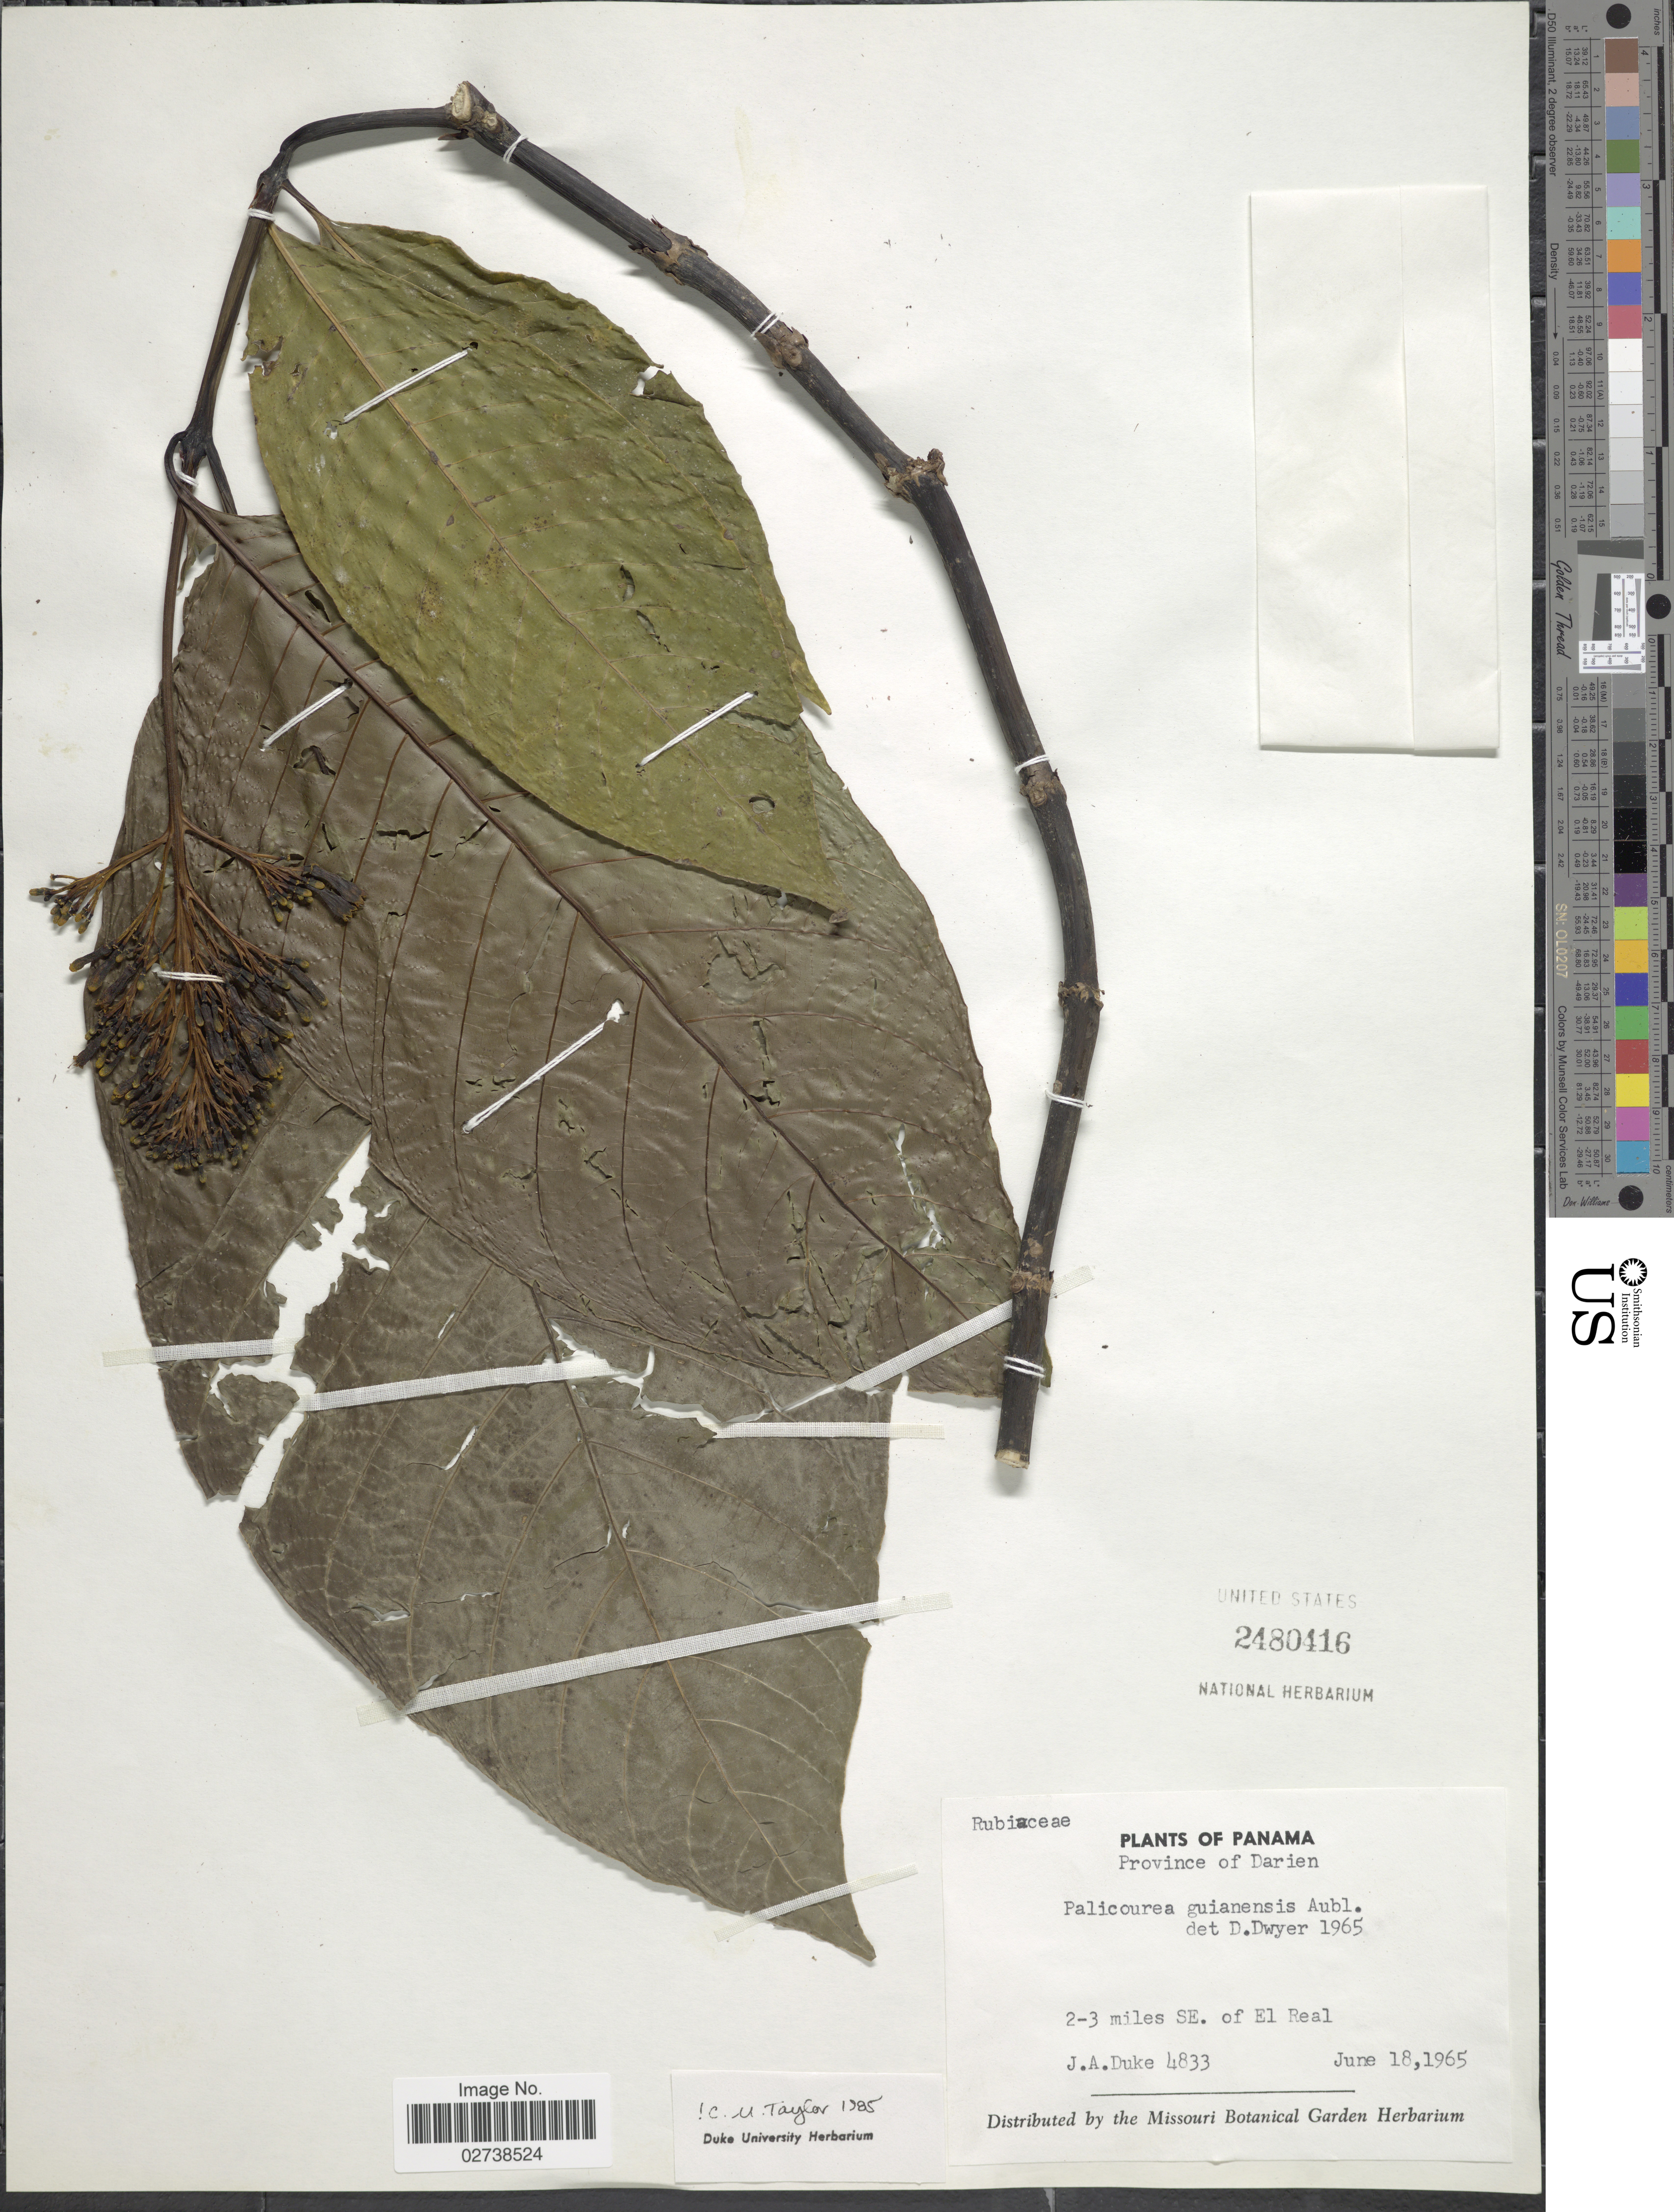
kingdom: Plantae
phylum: Tracheophyta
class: Magnoliopsida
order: Gentianales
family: Rubiaceae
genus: Palicourea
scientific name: Palicourea guianensis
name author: Aubl.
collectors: J. A. Duke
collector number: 4833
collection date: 1965-06-18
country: Panama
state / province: Darién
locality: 2-3 miles SE of El Real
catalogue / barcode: US 2480416